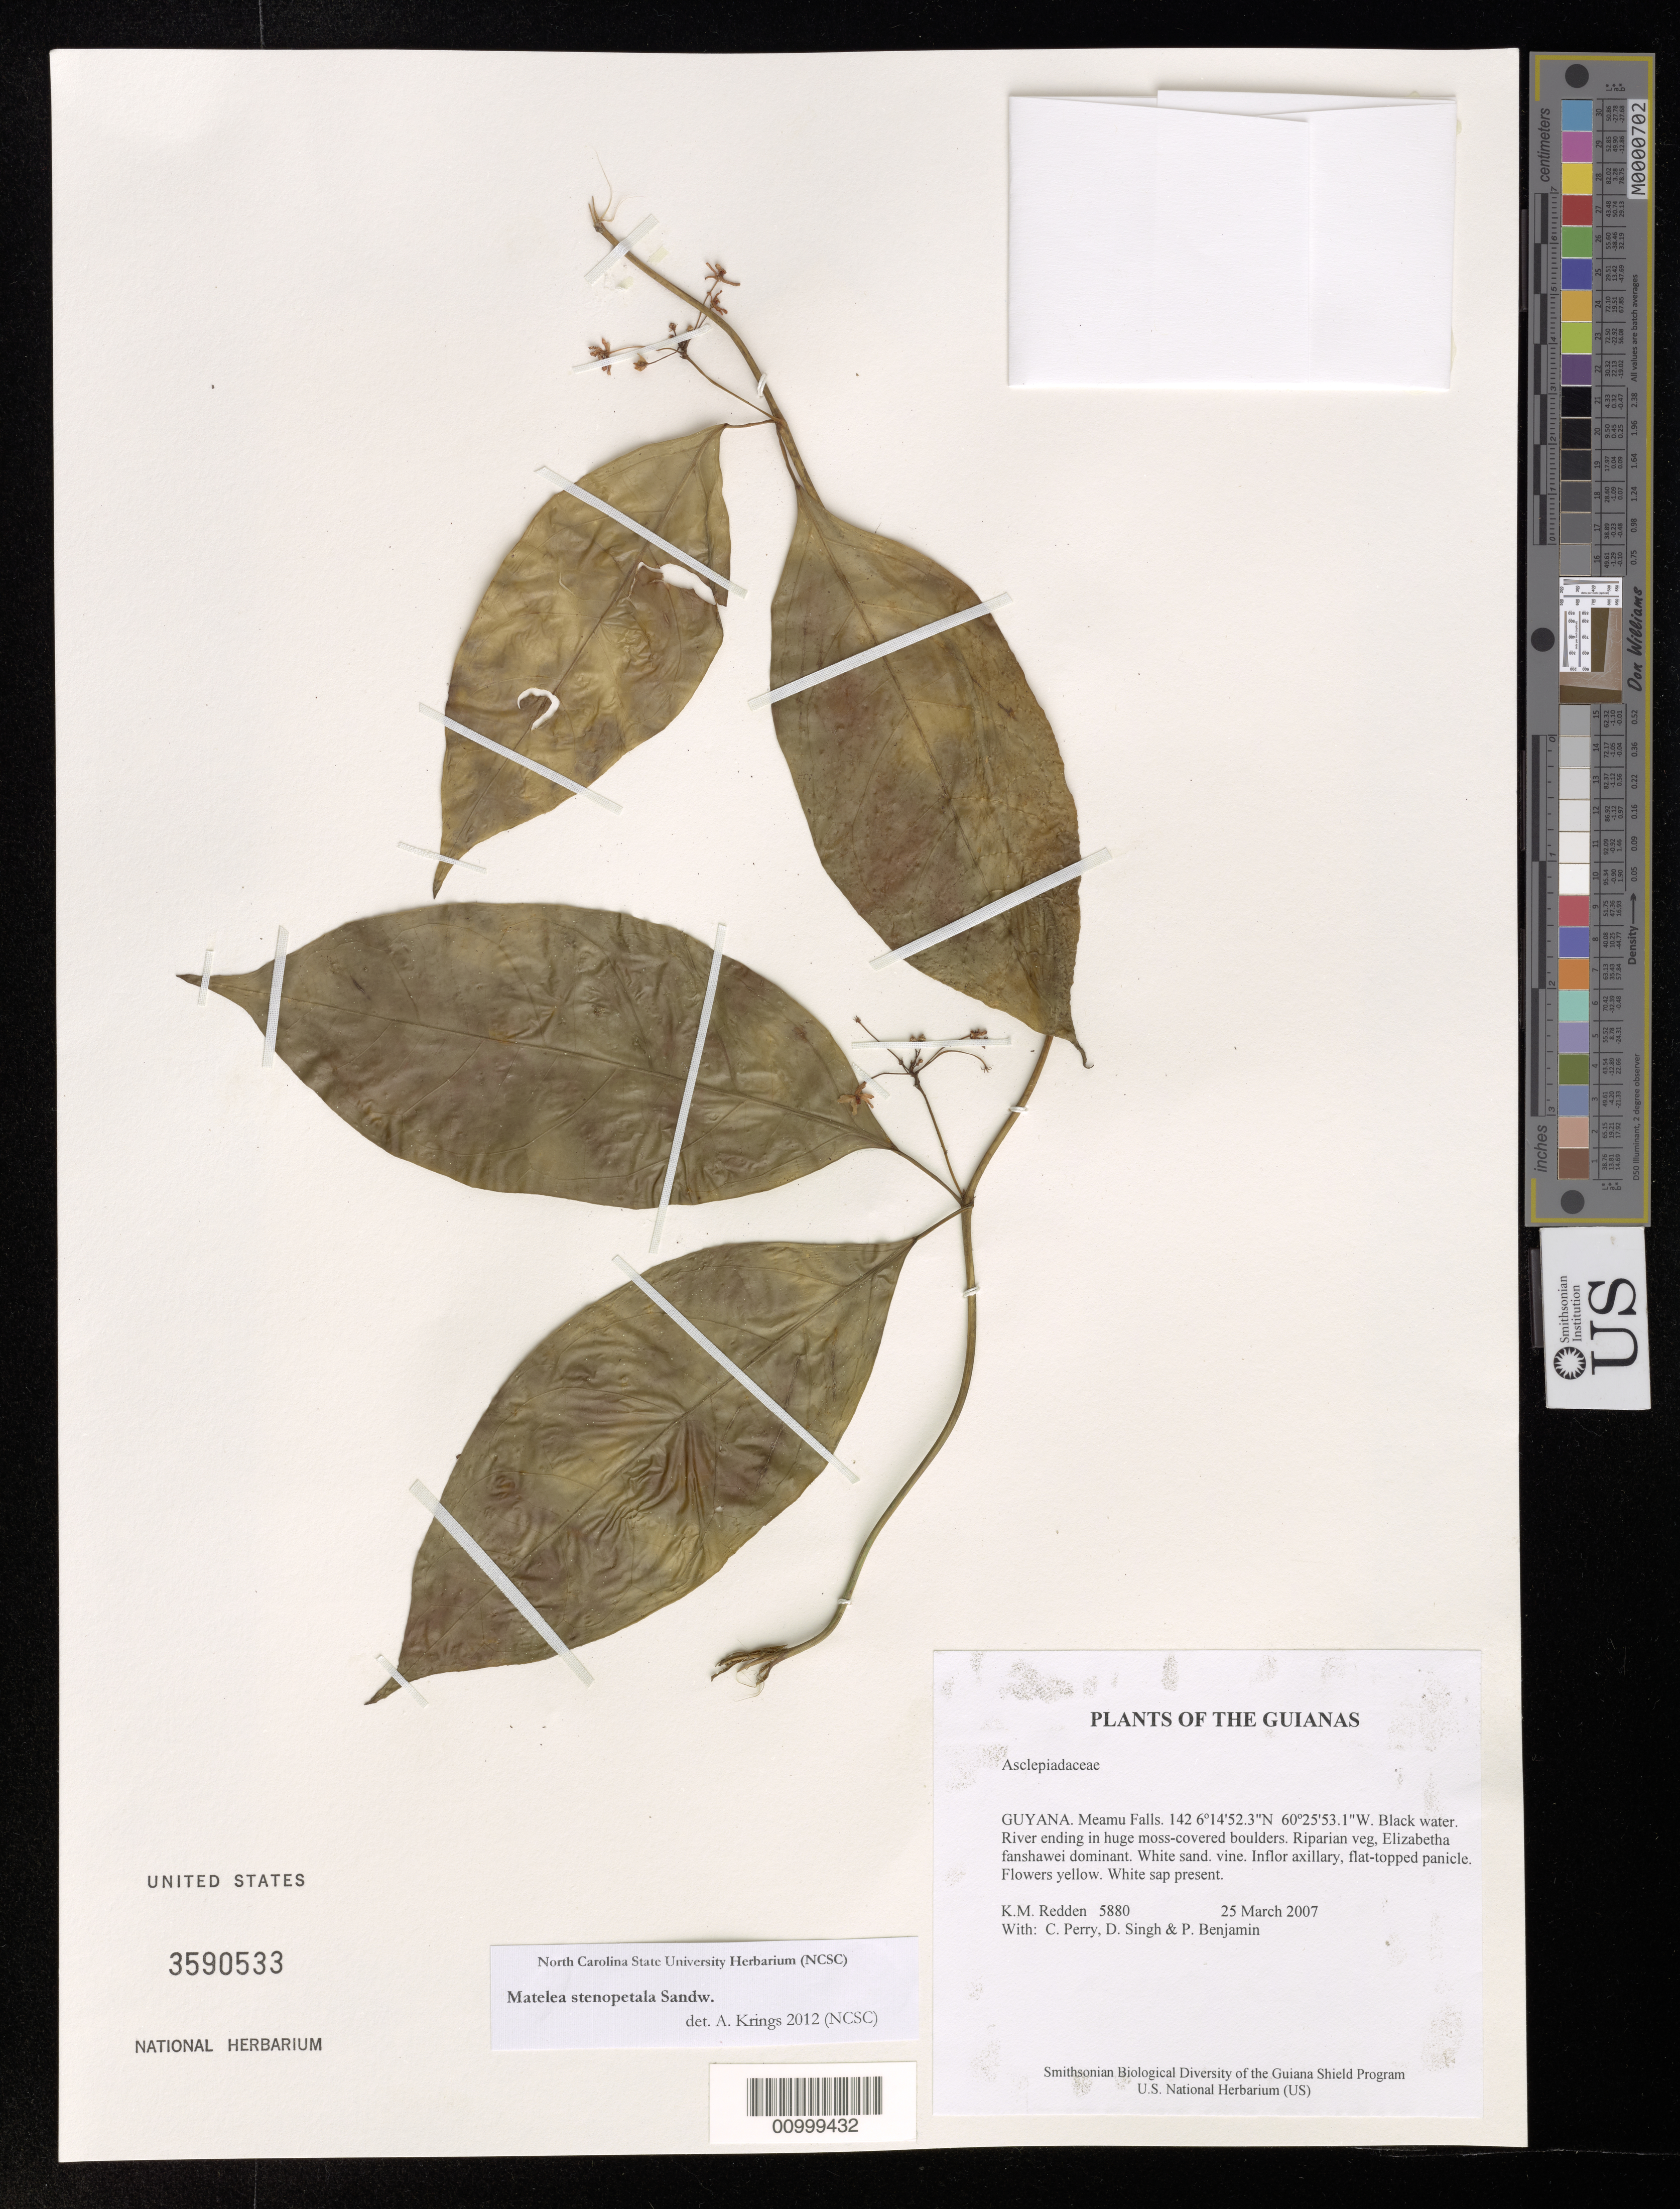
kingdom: Plantae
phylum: Tracheophyta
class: Magnoliopsida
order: Gentianales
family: Apocynaceae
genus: Matelea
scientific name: Matelea stenopetala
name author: Sandwith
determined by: Allen, W. C., (UNITED STATES)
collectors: K. M. Redden, C. Perry, D. Singh & P. Benjamin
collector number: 5880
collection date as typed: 25 March 2007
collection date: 2007-03-25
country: Guyana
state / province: Cuyuni-Mazaruni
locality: Meamu Falls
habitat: Black water. River ending in huge moss-covered boulders. Riparian veg, Elizabetha fanshawei dominant. White sand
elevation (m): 142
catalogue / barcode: US 3590533